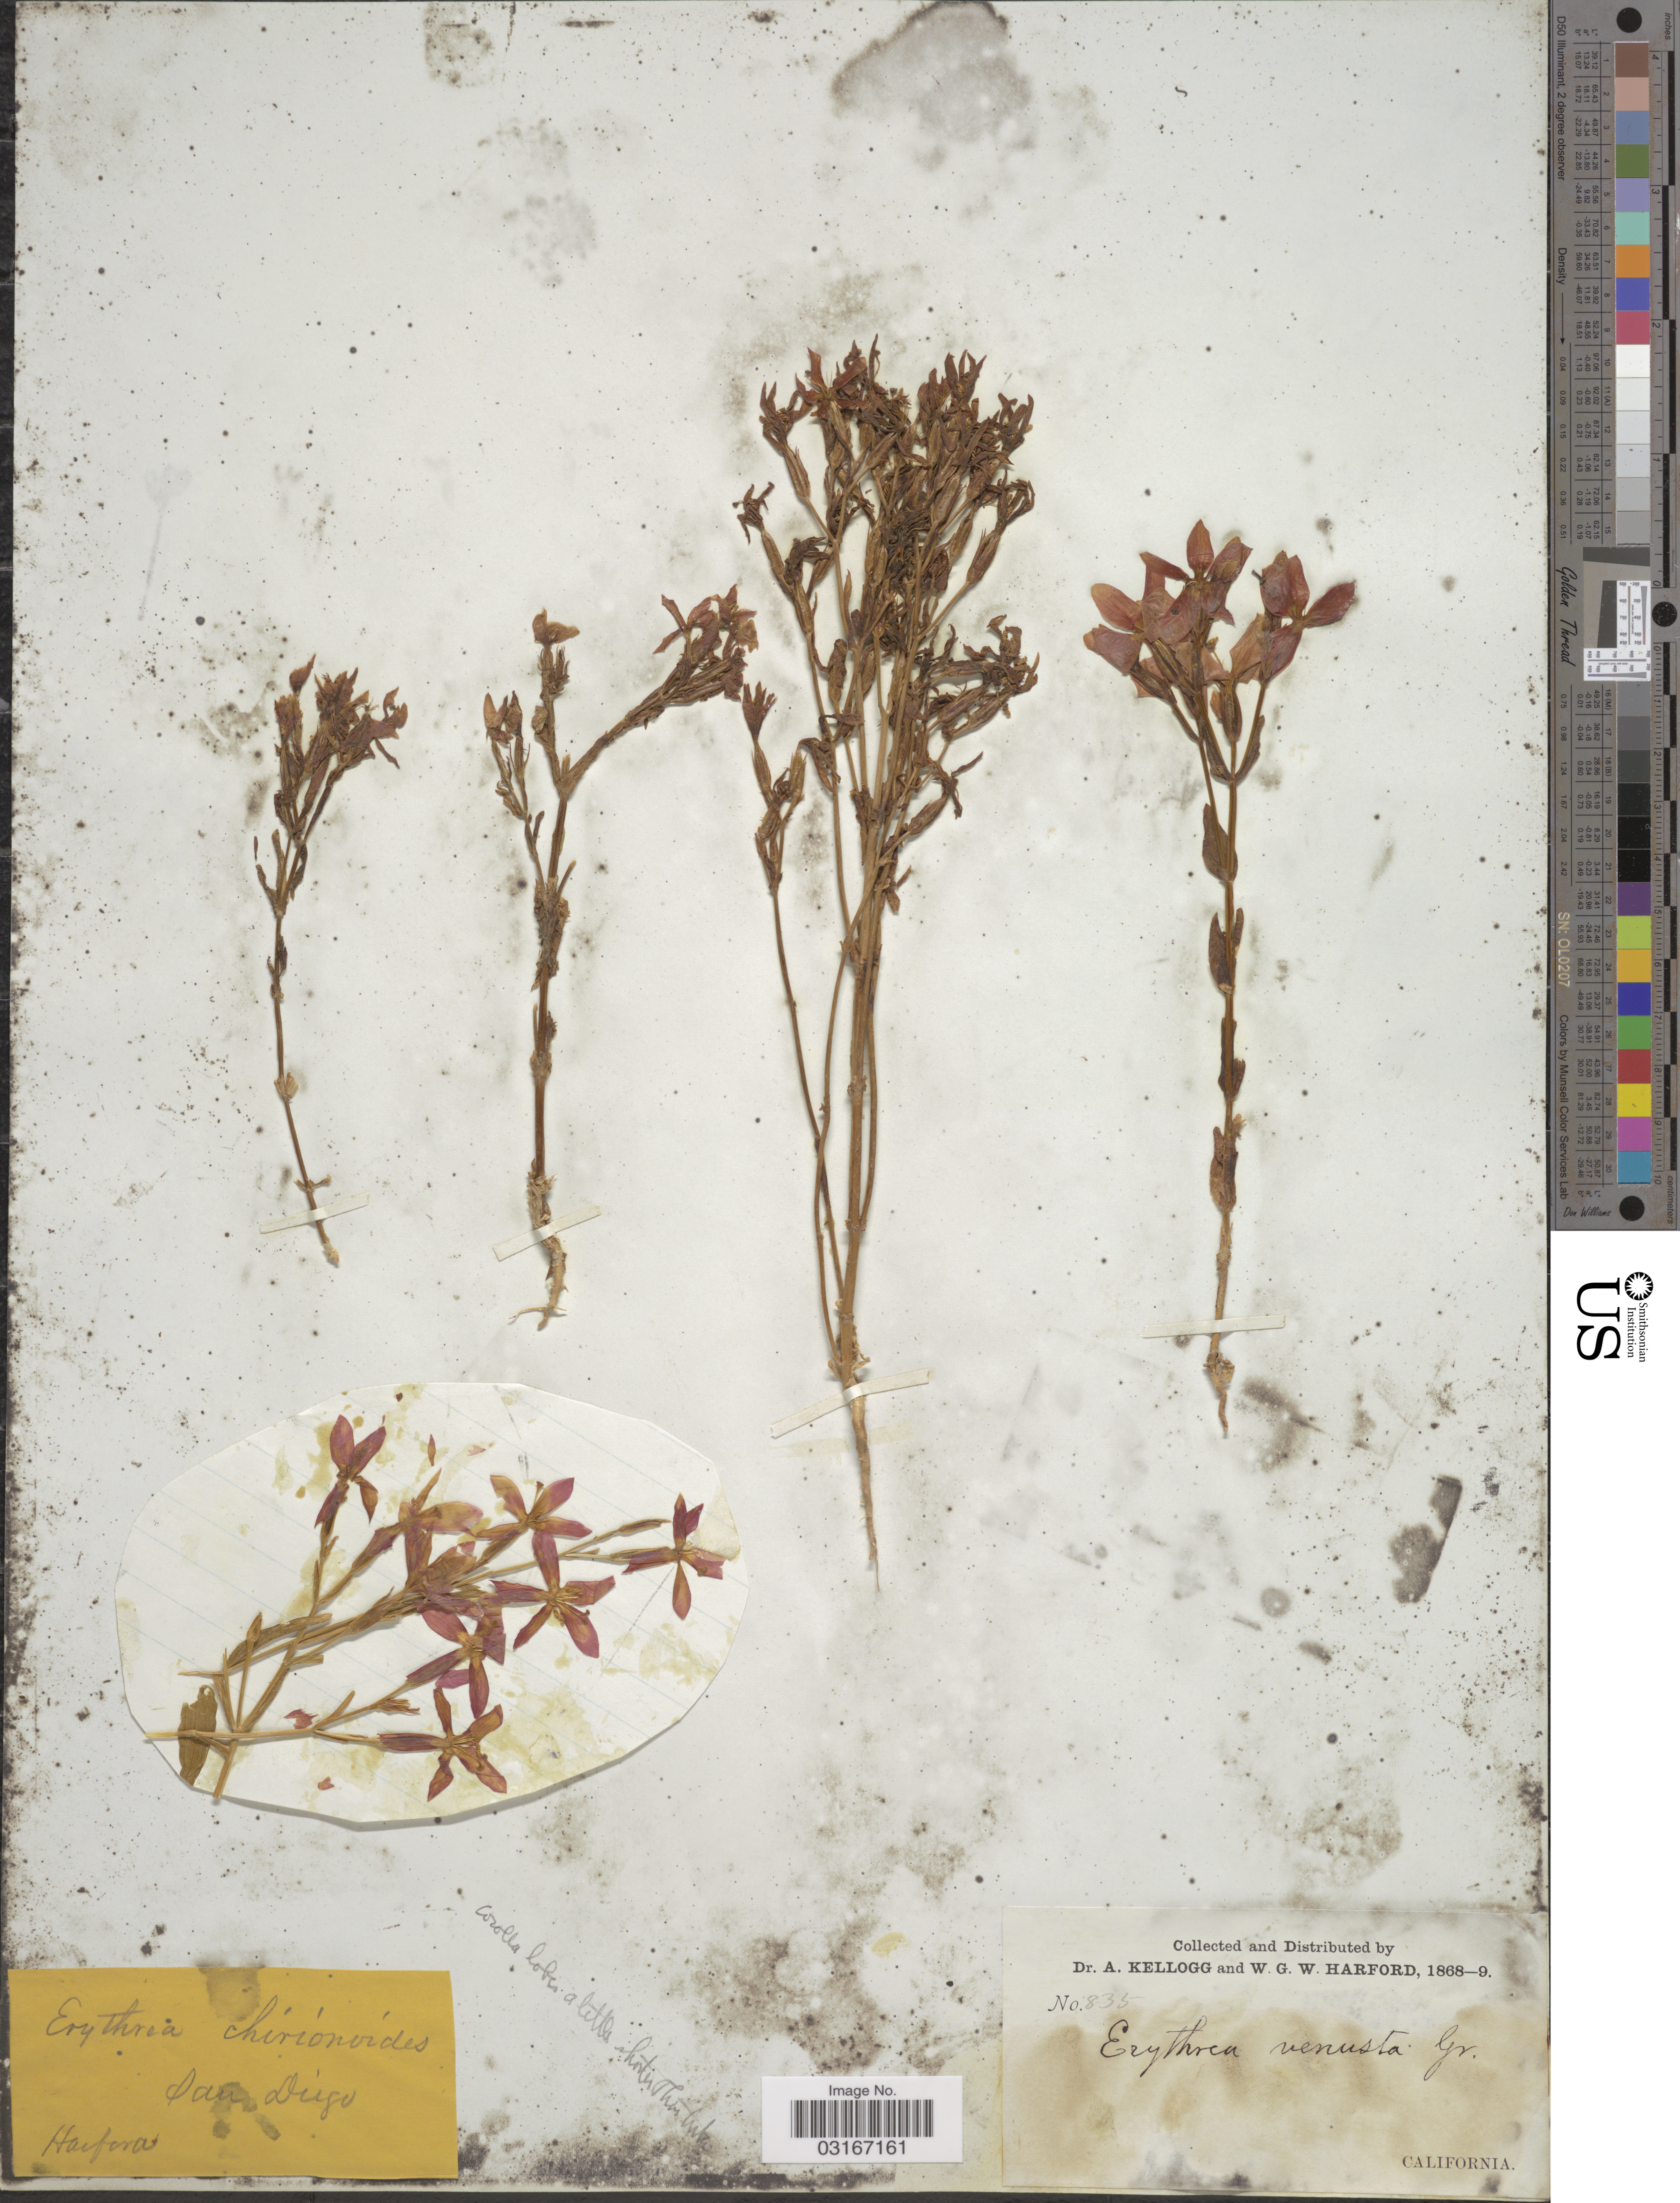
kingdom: Plantae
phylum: Tracheophyta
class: Magnoliopsida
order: Gentianales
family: Gentianaceae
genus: Centaurium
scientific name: Centaurium venustum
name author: (A. Gray) B.L. Rob.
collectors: A. Kellogg & W. G. W. Harford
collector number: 835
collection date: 1868/1869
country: United States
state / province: California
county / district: San Diego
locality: San Diego.